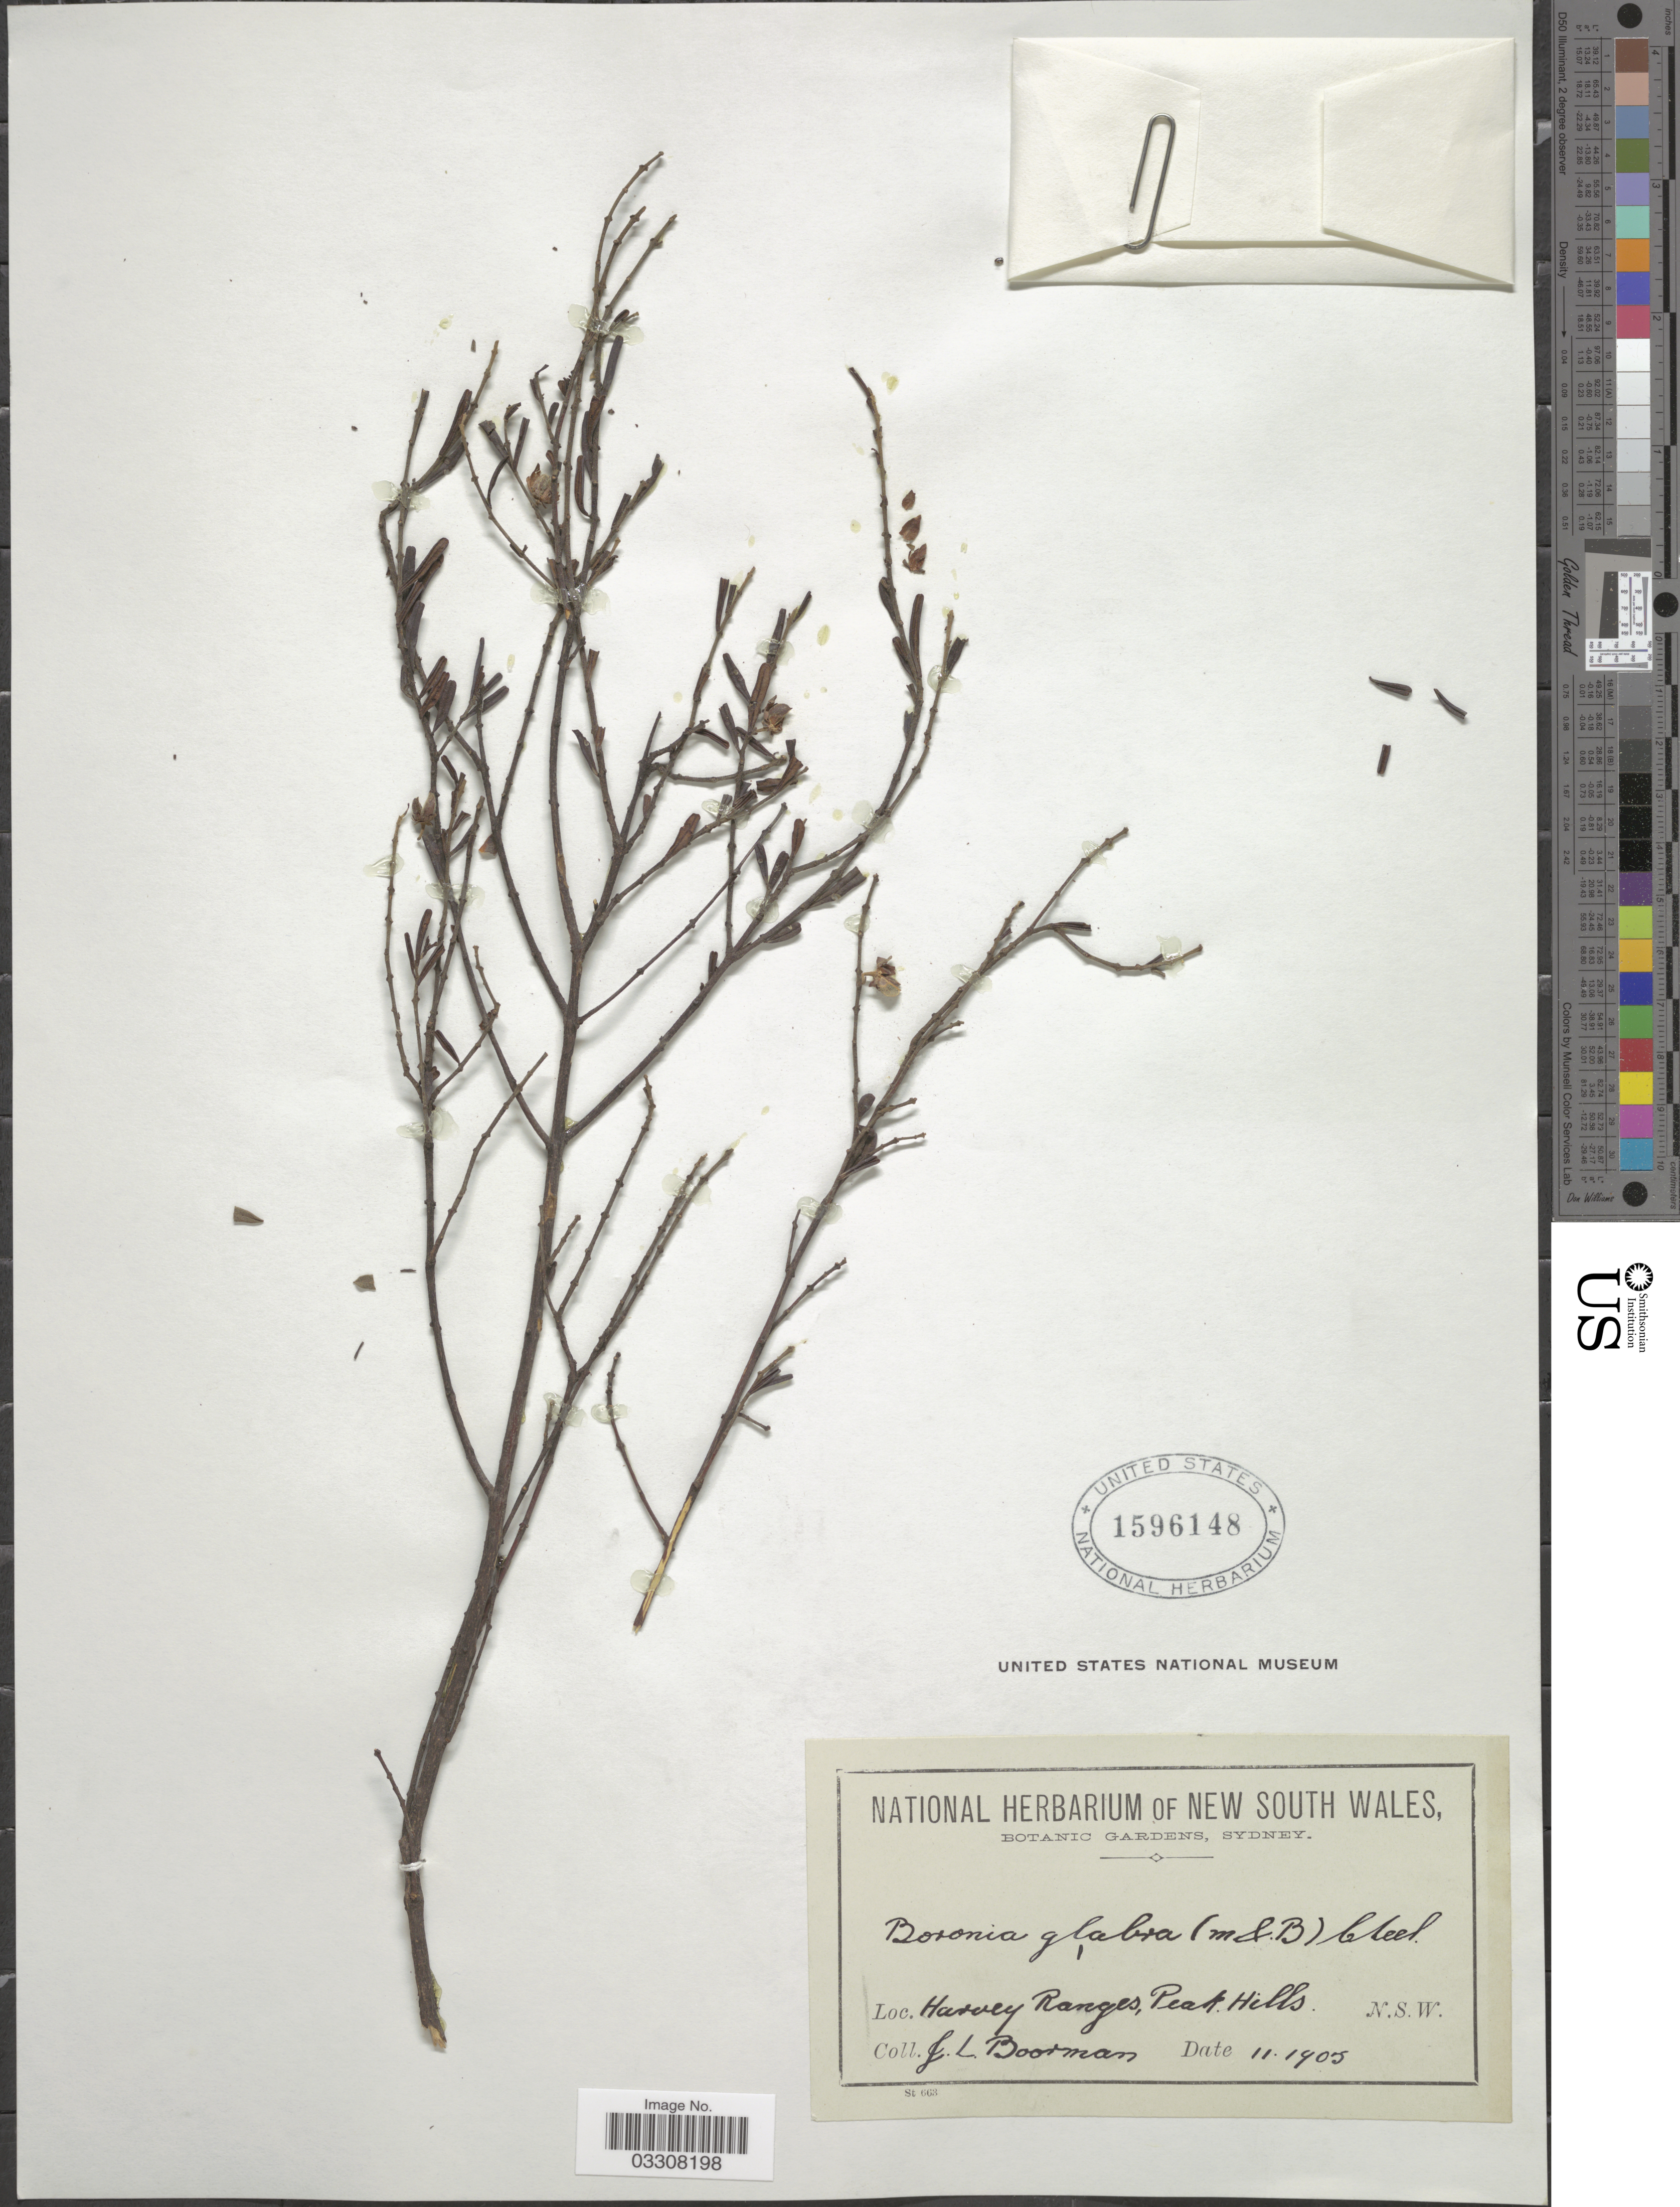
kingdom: Plantae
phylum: Tracheophyta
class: Magnoliopsida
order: Sapindales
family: Rutaceae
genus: Boronia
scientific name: Boronia glabra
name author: (Maiden & Betche) Cheel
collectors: J. Boorman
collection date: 1905-11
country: Australia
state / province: New South Wales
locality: Harvey Ranges, Peak Hills. N.S.W.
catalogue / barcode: US 1596148